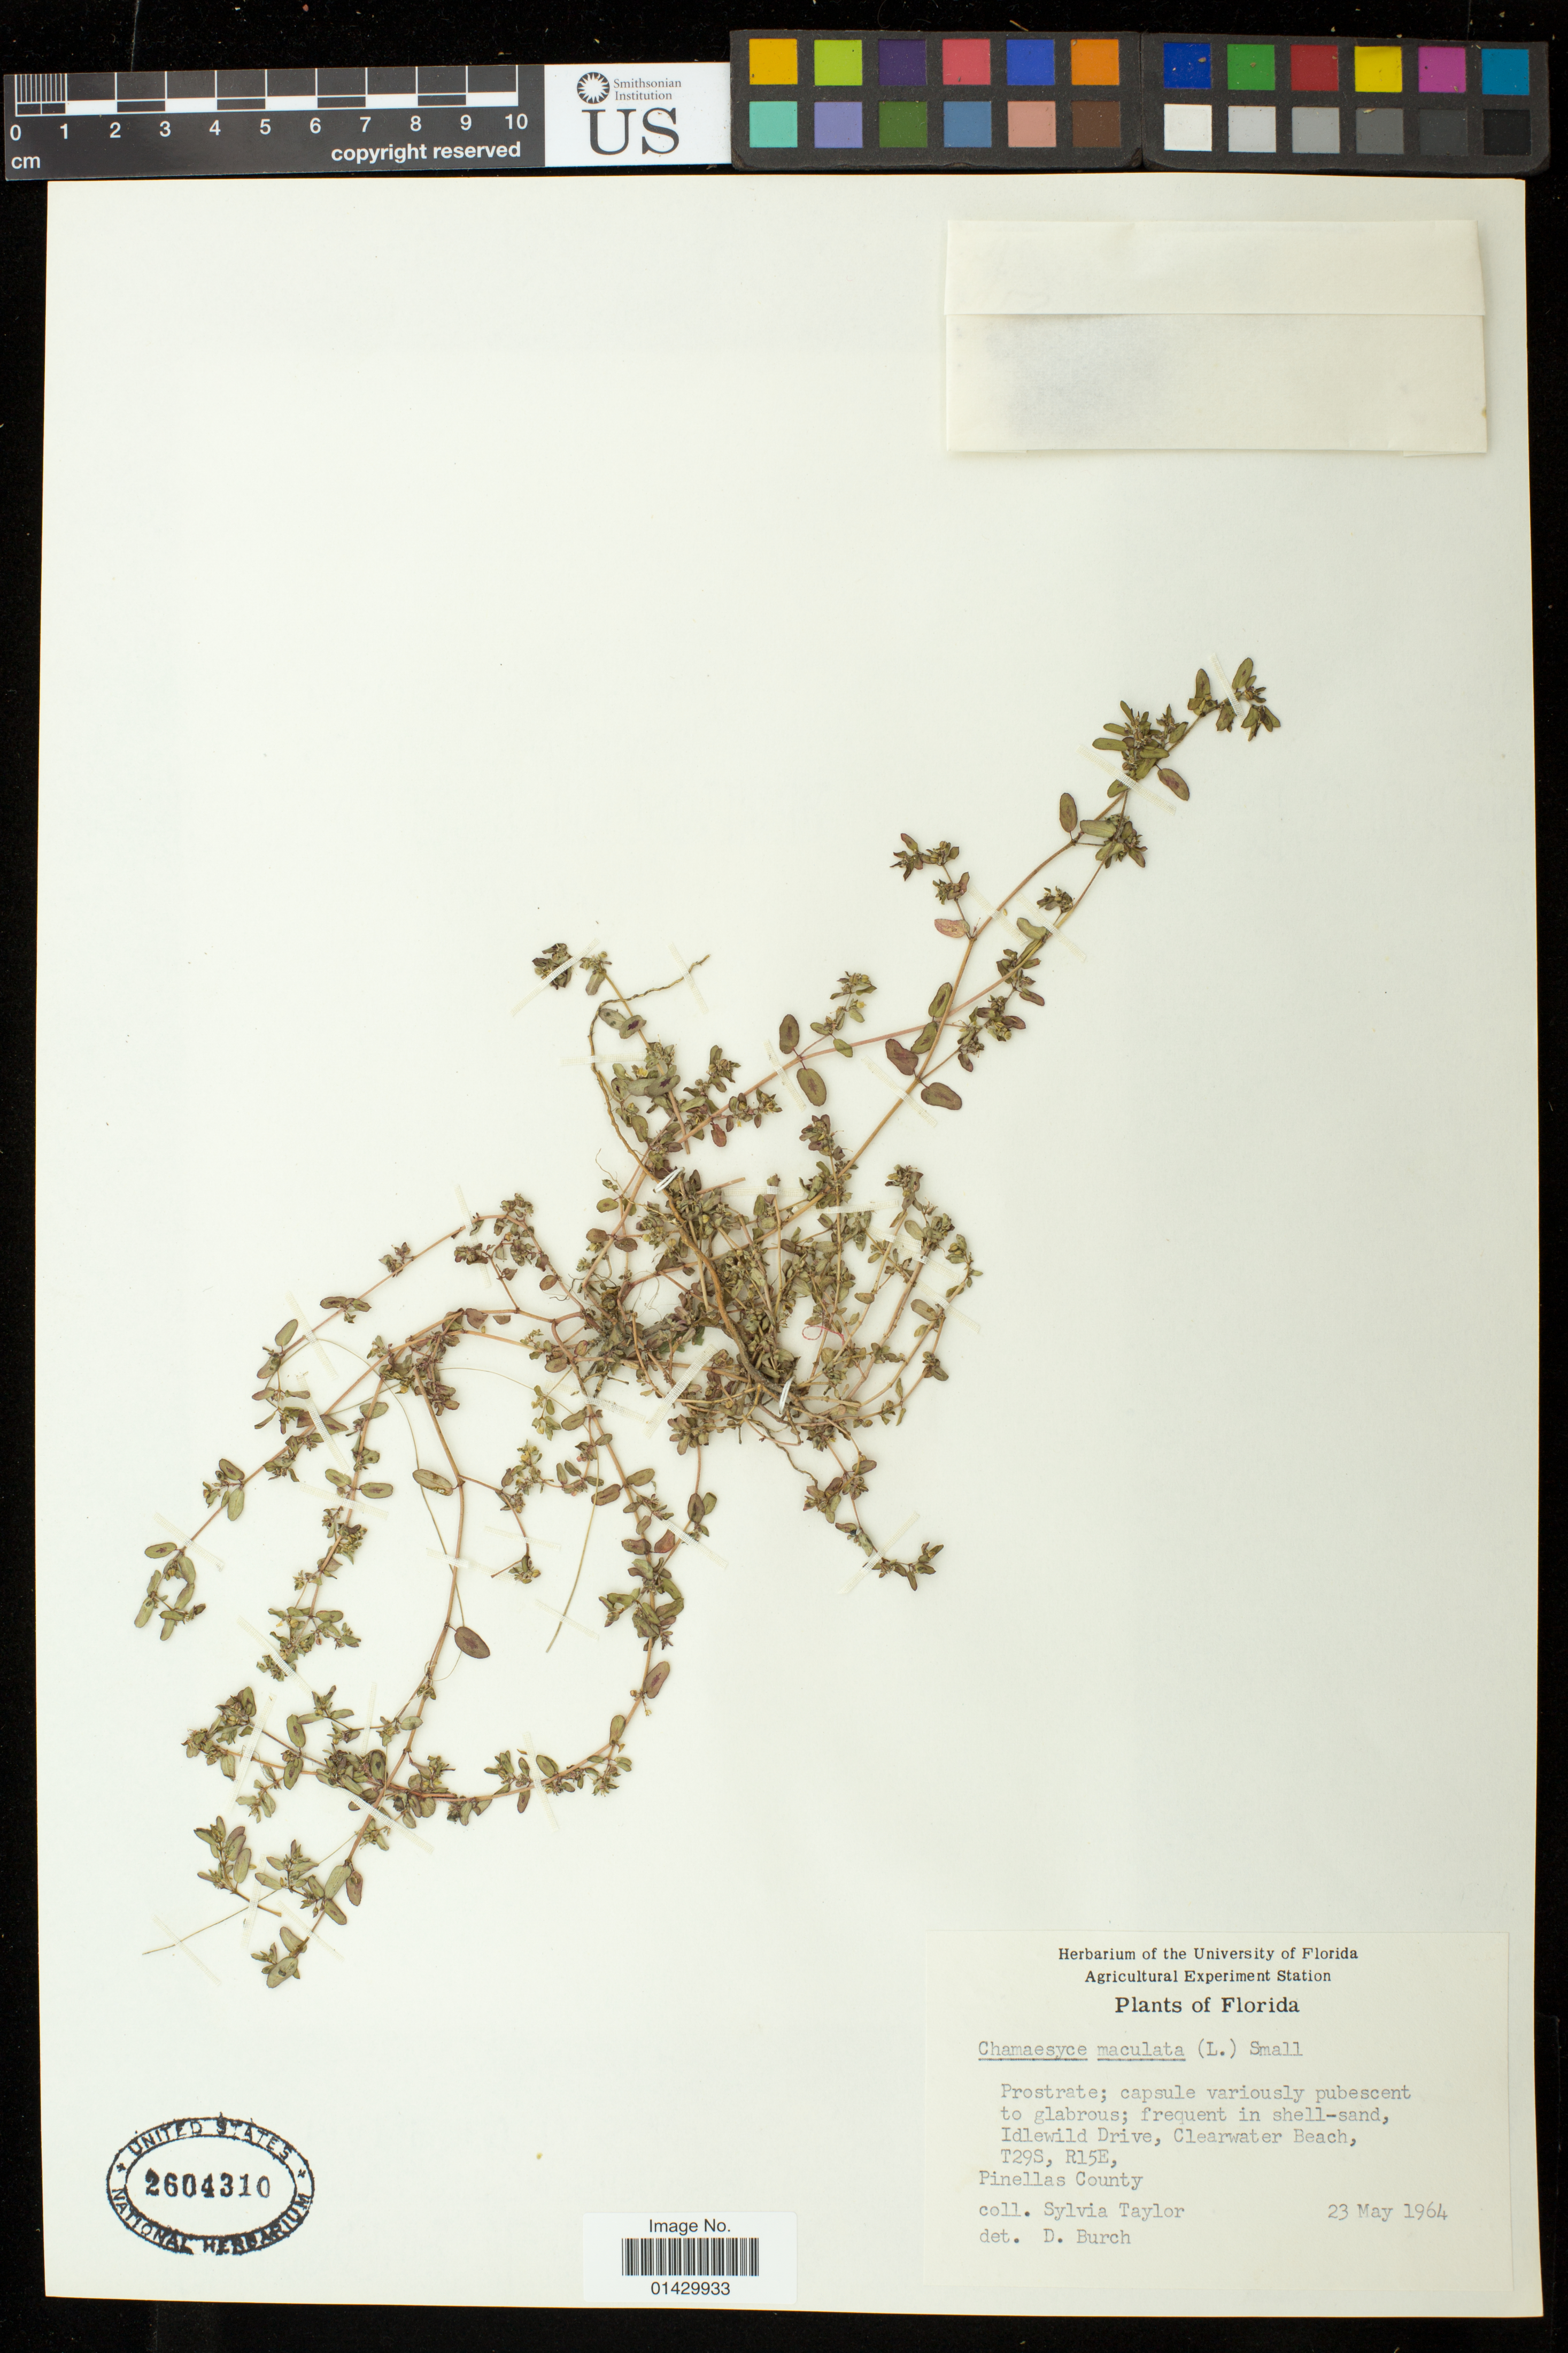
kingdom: Plantae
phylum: Tracheophyta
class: Magnoliopsida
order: Malpighiales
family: Euphorbiaceae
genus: Euphorbia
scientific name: Euphorbia maculata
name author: L.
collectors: S. E. Taylor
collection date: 1964-05-23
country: United States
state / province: Florida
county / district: Pinellas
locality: Idlewild Drive, Clearwater Beach, T29S, R15E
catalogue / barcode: US 2604310